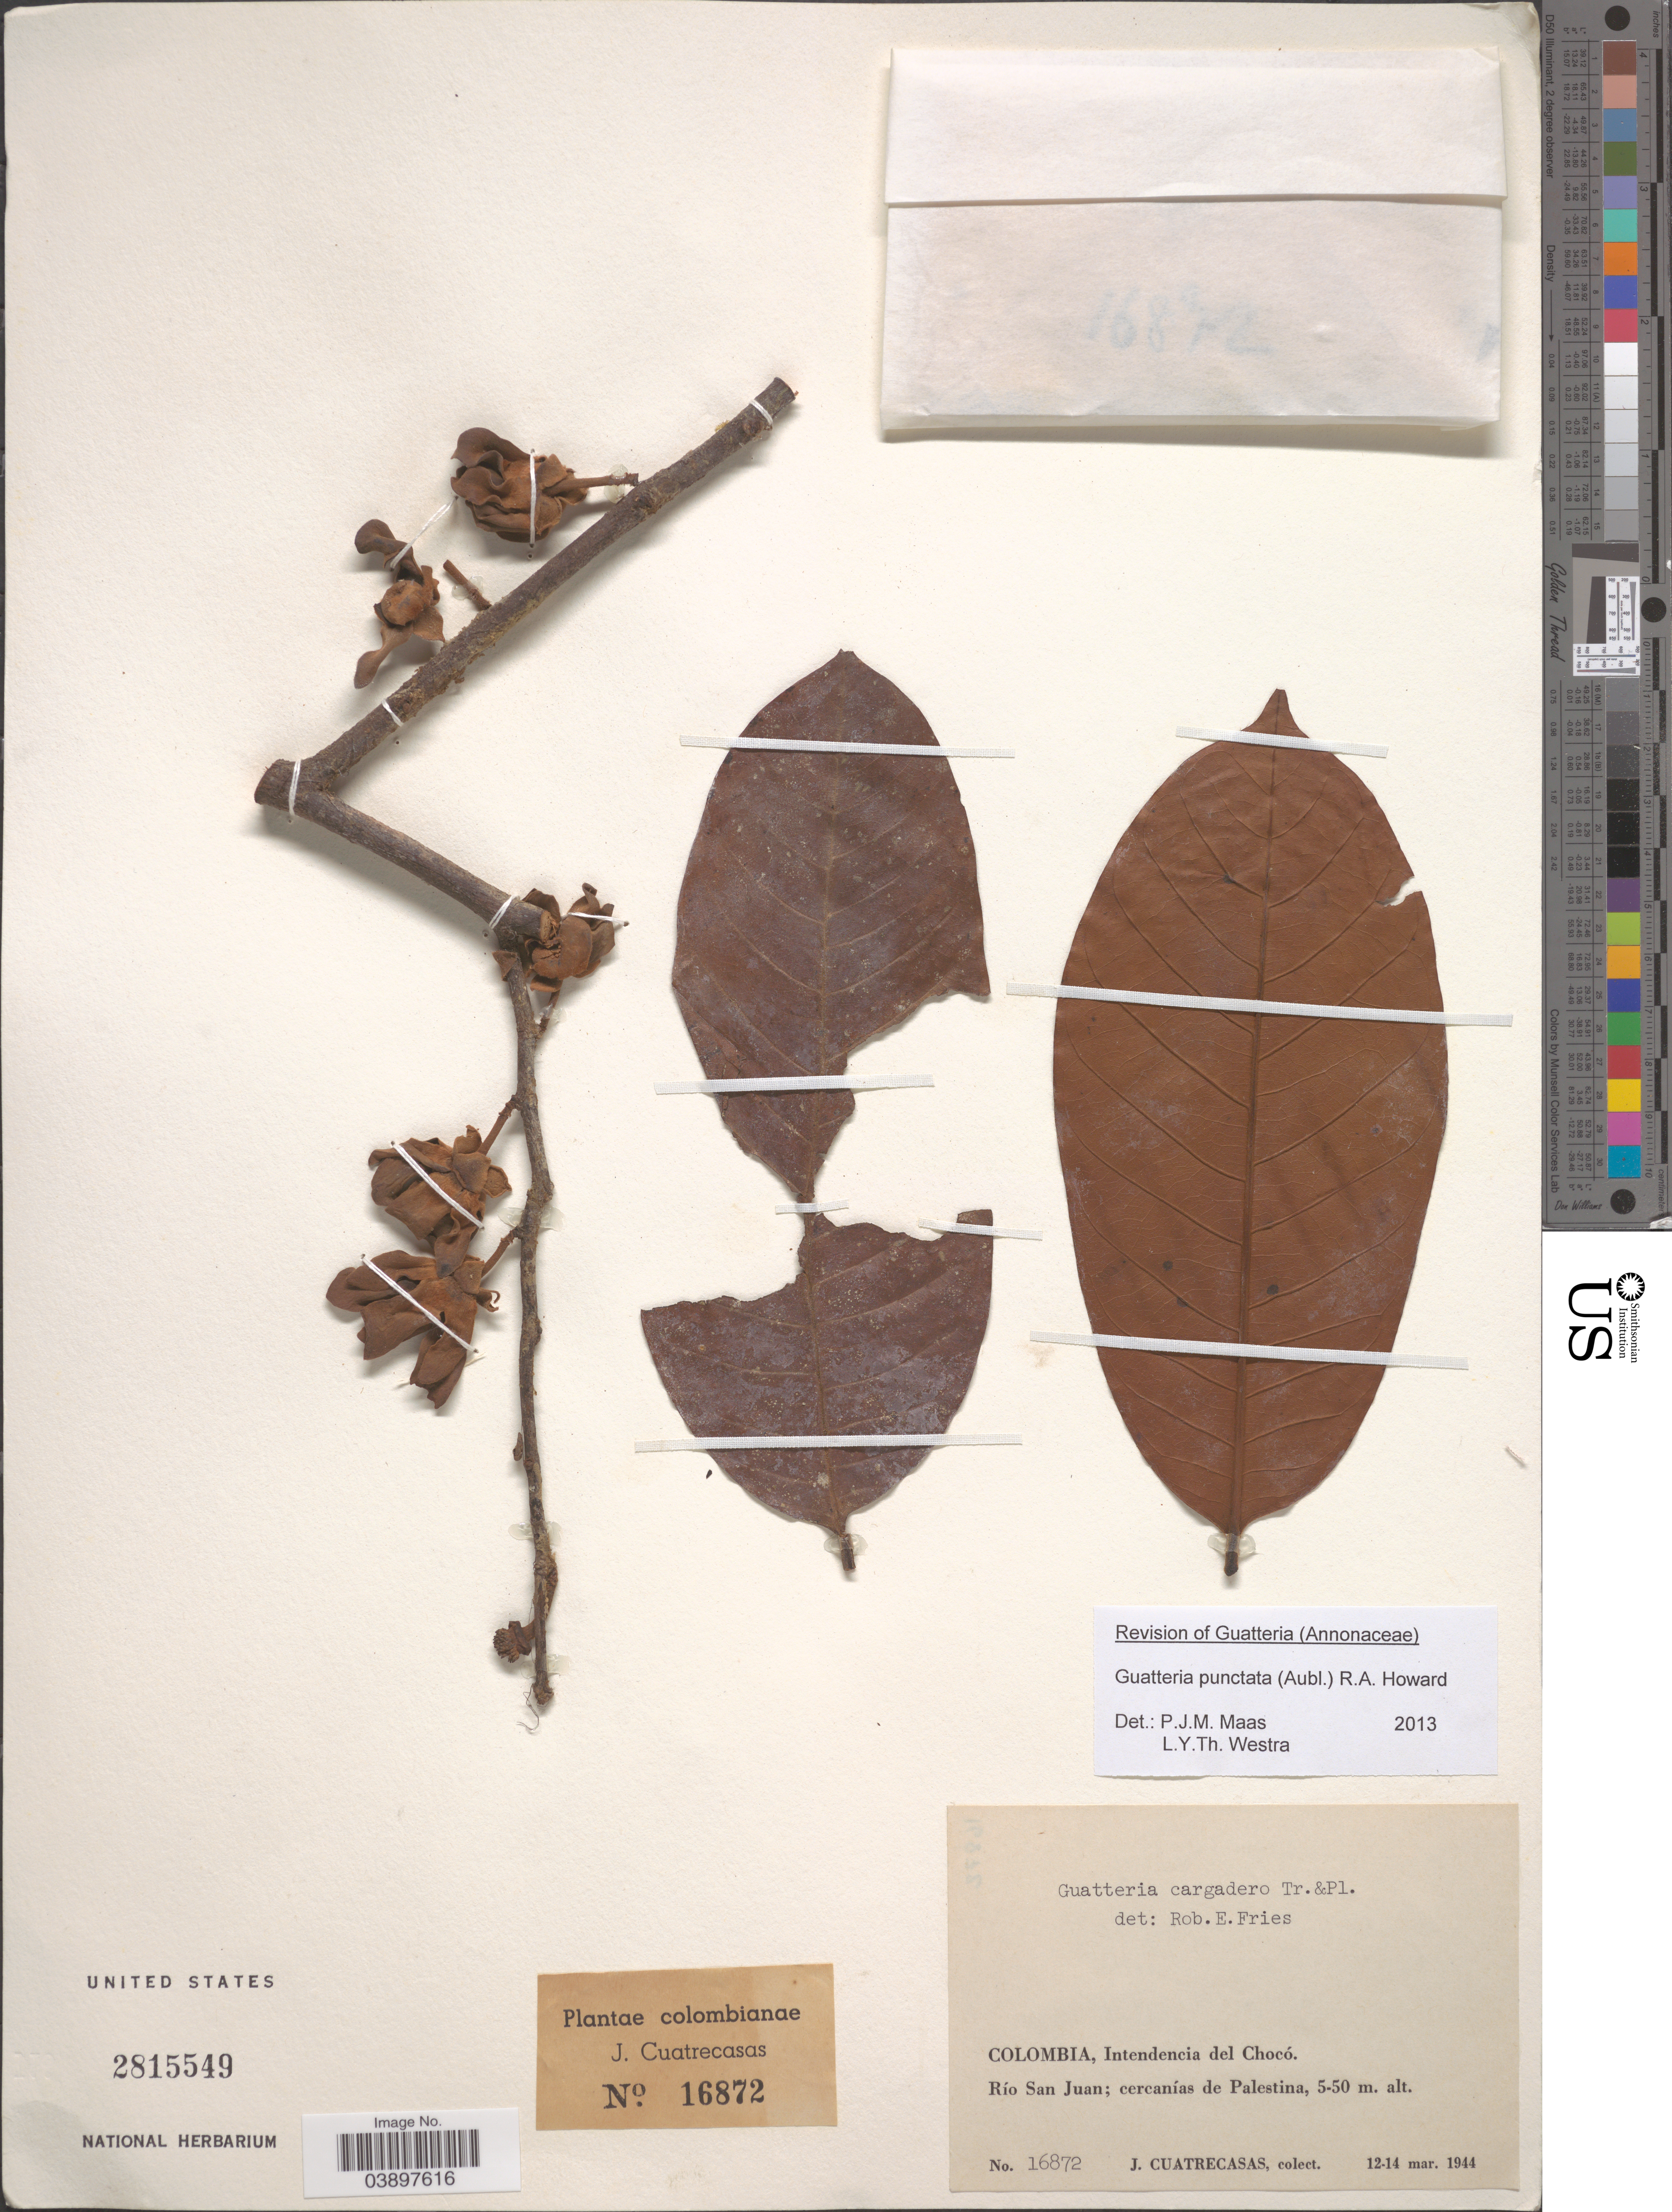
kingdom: Plantae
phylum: Tracheophyta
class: Magnoliopsida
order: Magnoliales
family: Annonaceae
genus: Guatteria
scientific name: Guatteria punctata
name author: (Aubl.) R.A. Howard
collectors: J. Cuatrecasas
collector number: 16872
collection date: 1944-03-12/1944-03-14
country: Colombia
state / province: Chocó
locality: Intendencia del Chocó. Río San Juan; cercanías de Palestina.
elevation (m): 5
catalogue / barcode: US 2815549